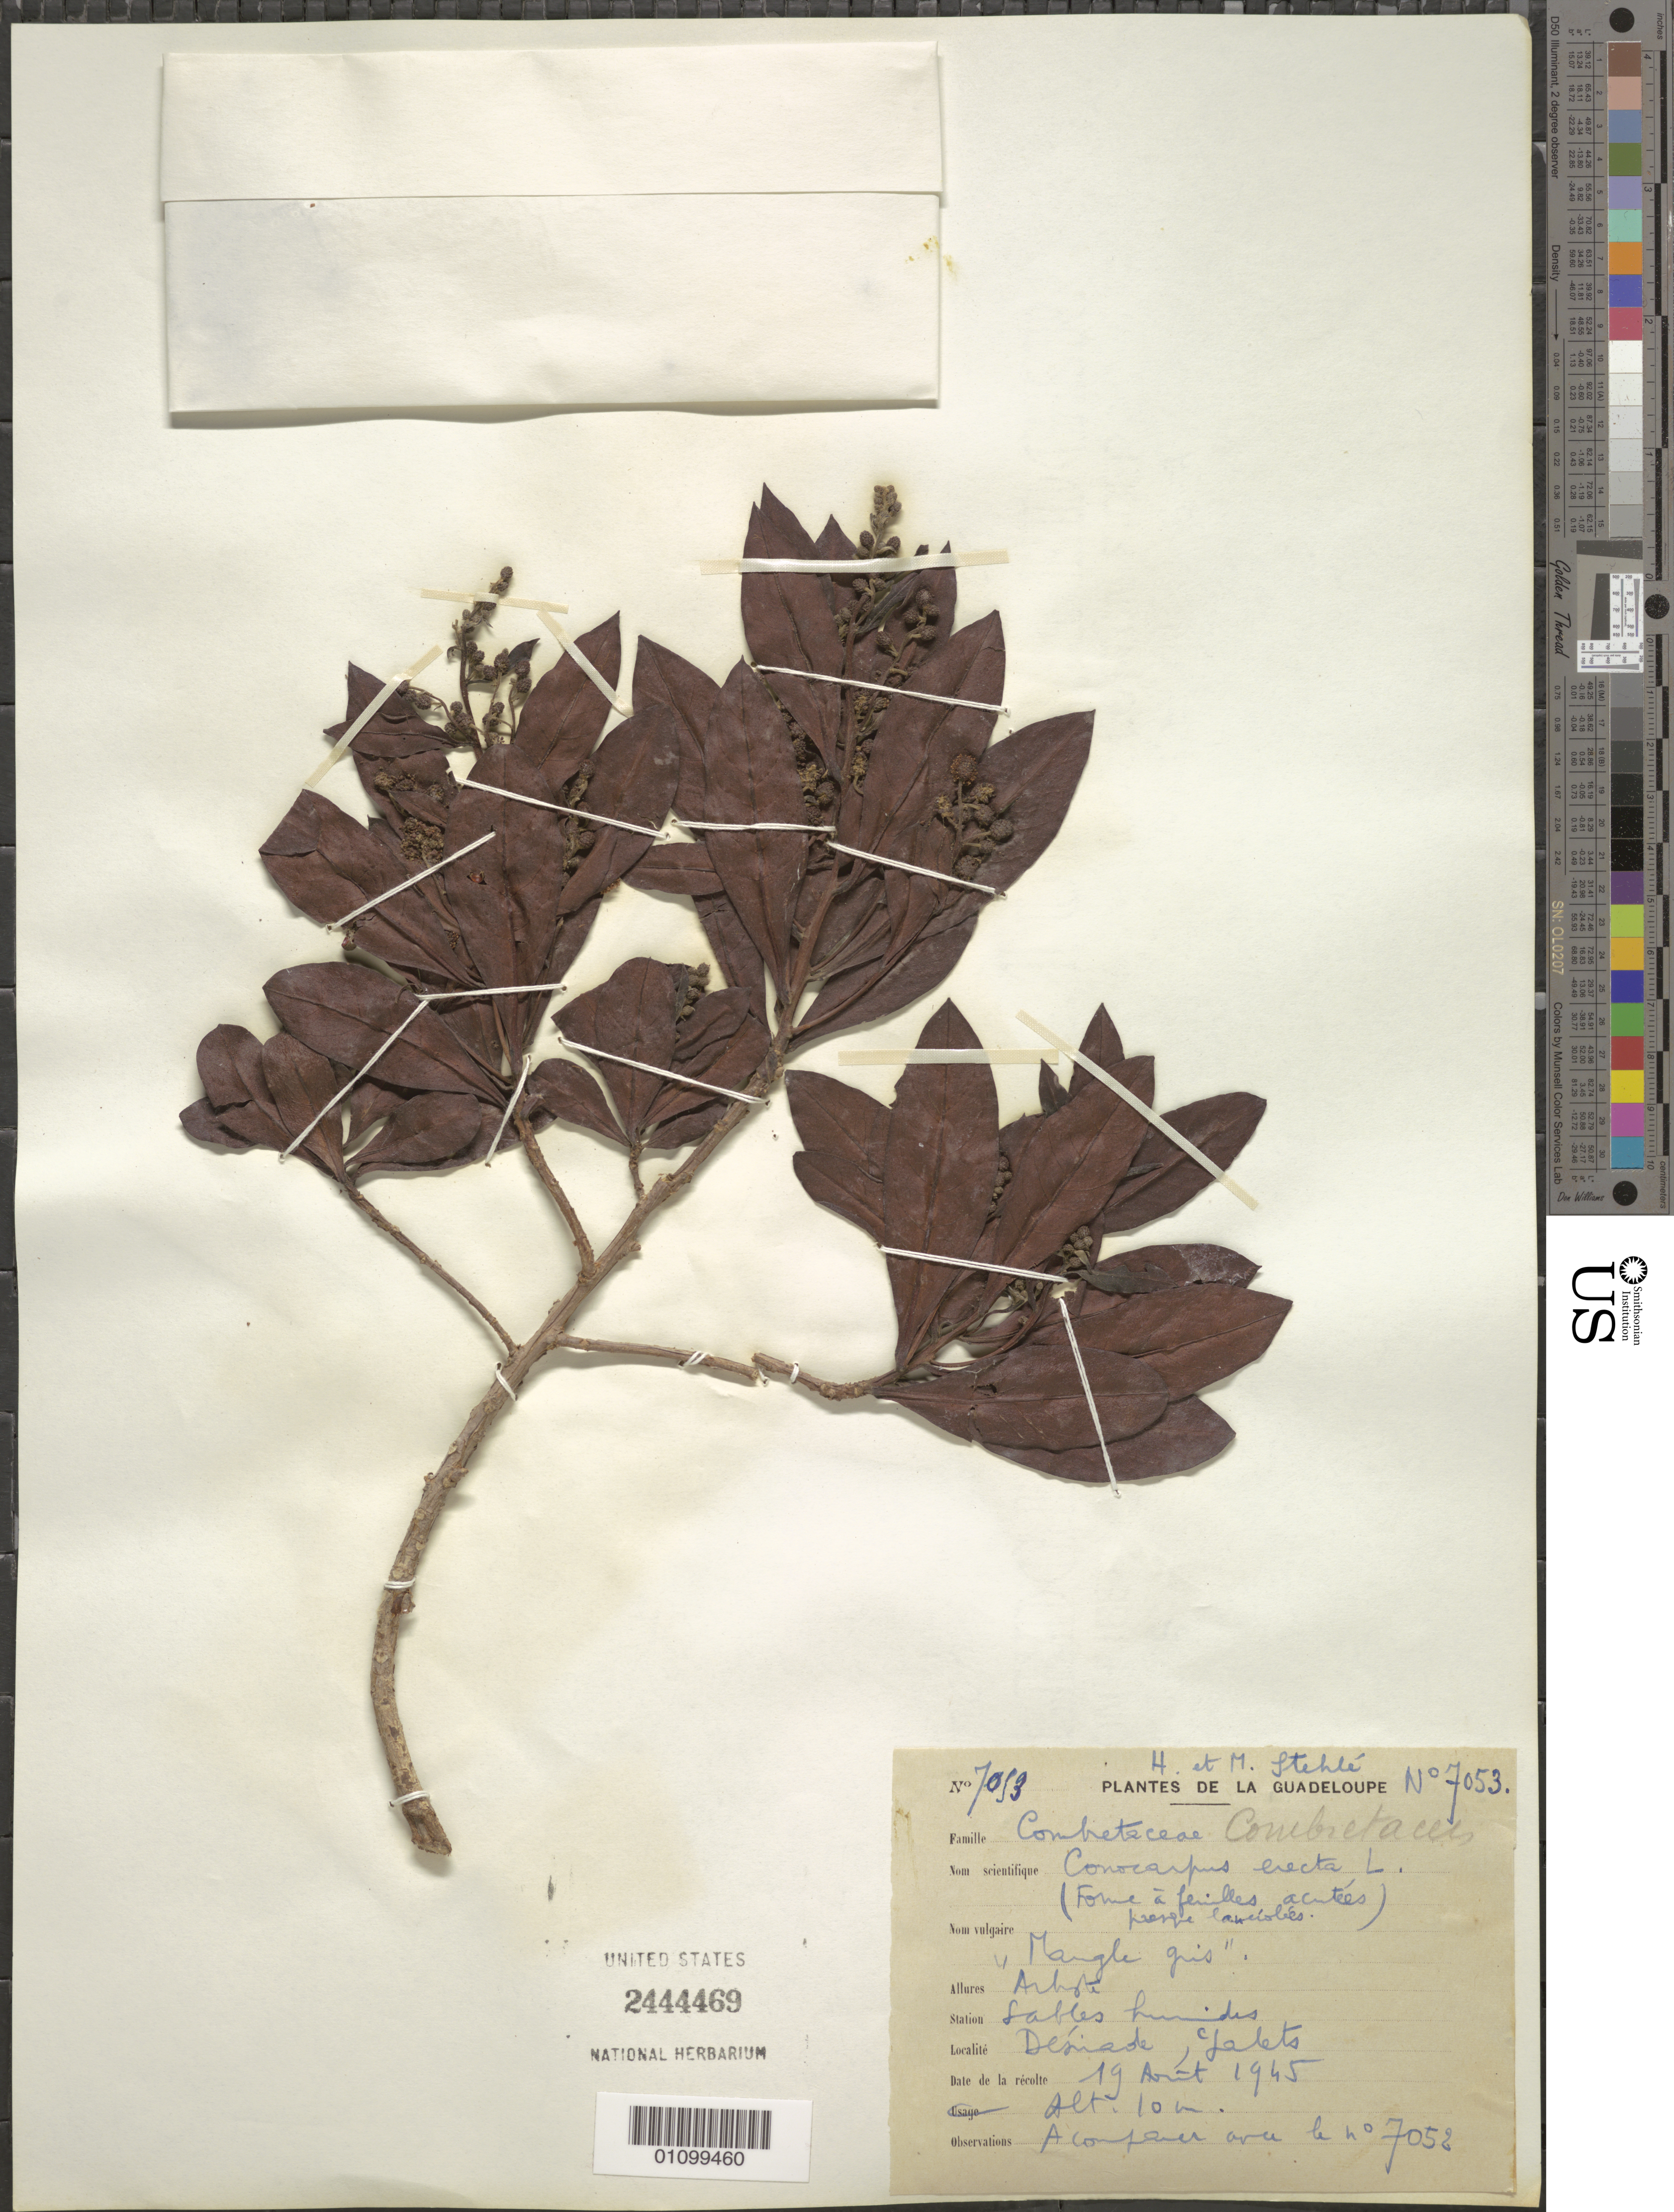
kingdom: Plantae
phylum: Tracheophyta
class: Magnoliopsida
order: Myrtales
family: Combretaceae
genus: Conocarpus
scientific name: Conocarpus erectus var. erectus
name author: L.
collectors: H. Stehlé & M. Stehlé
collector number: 7053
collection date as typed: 19 Aug 1945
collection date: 1945-08-19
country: Guadeloupe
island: La Désirade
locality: Arbre, Sables humides. Desiade, Yalets.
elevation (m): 10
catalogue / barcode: US 2444469